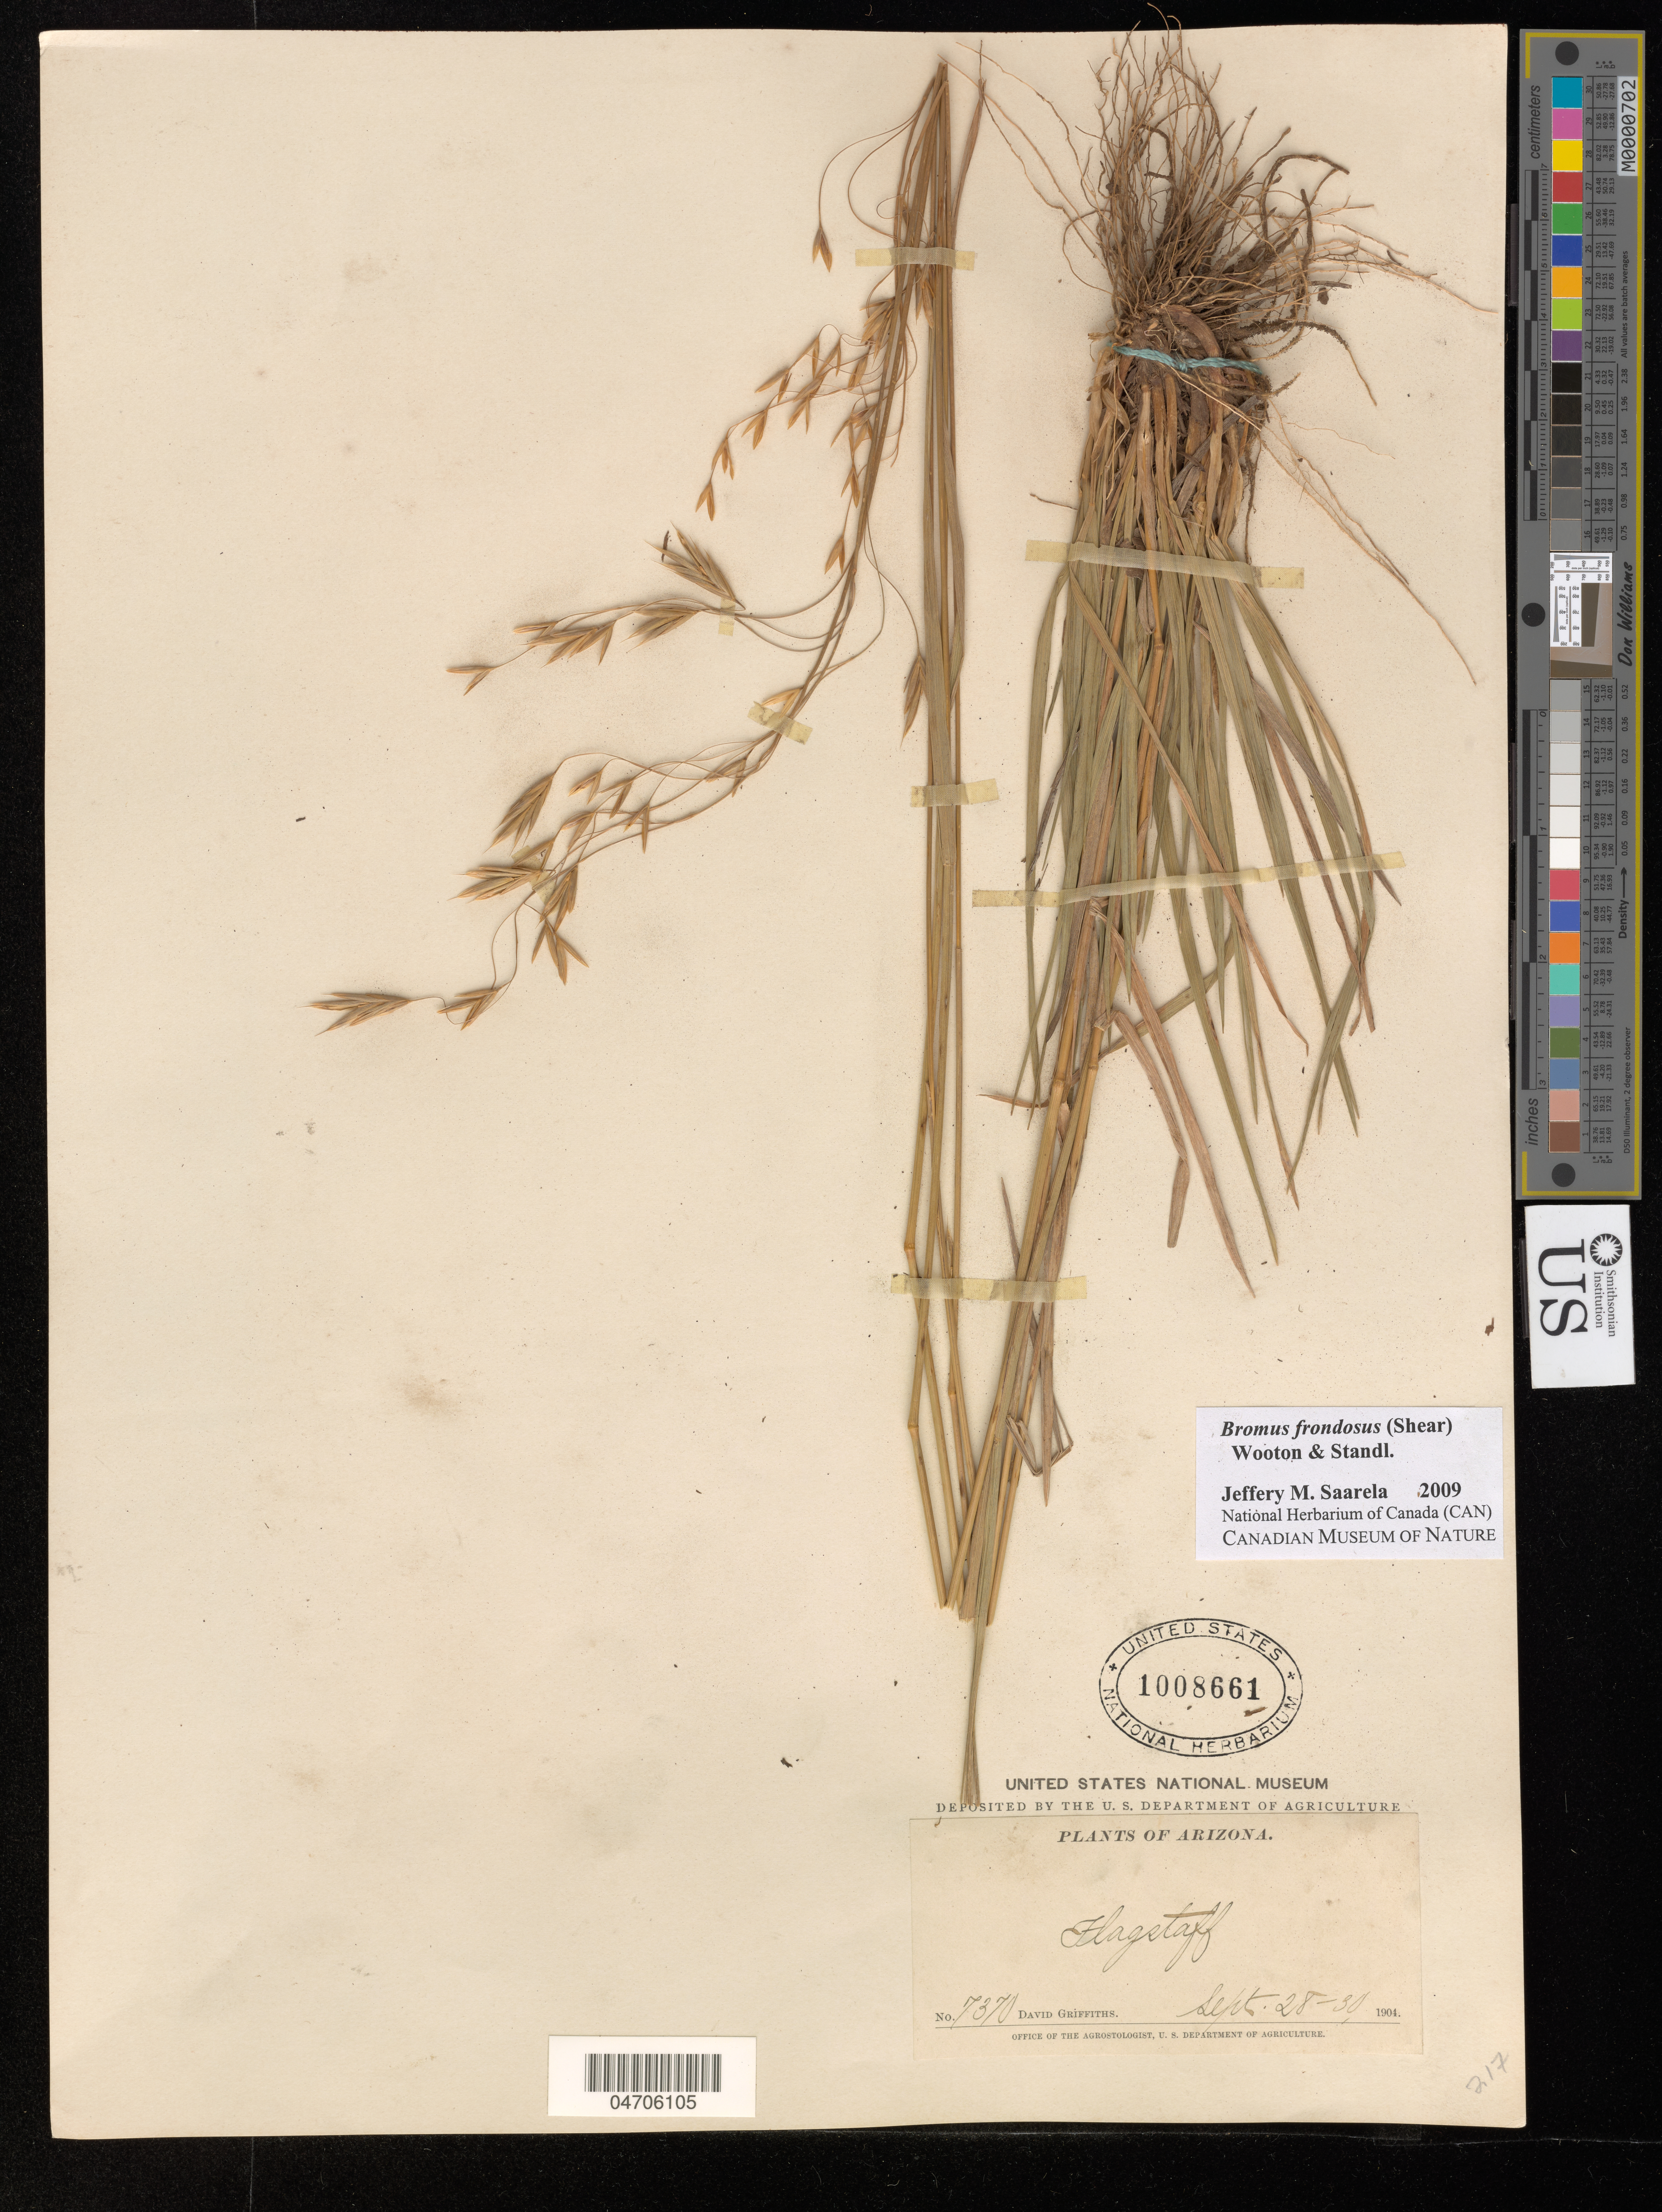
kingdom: Plantae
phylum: Tracheophyta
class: Liliopsida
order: Poales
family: Poaceae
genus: Bromus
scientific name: Bromus frondosus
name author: (Shear) Wooton & Standl.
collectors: D. Griffiths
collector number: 7370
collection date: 1904-09-28/1904-09-30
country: United States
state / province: Arizona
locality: Flagstaff.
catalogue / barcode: US 1008661